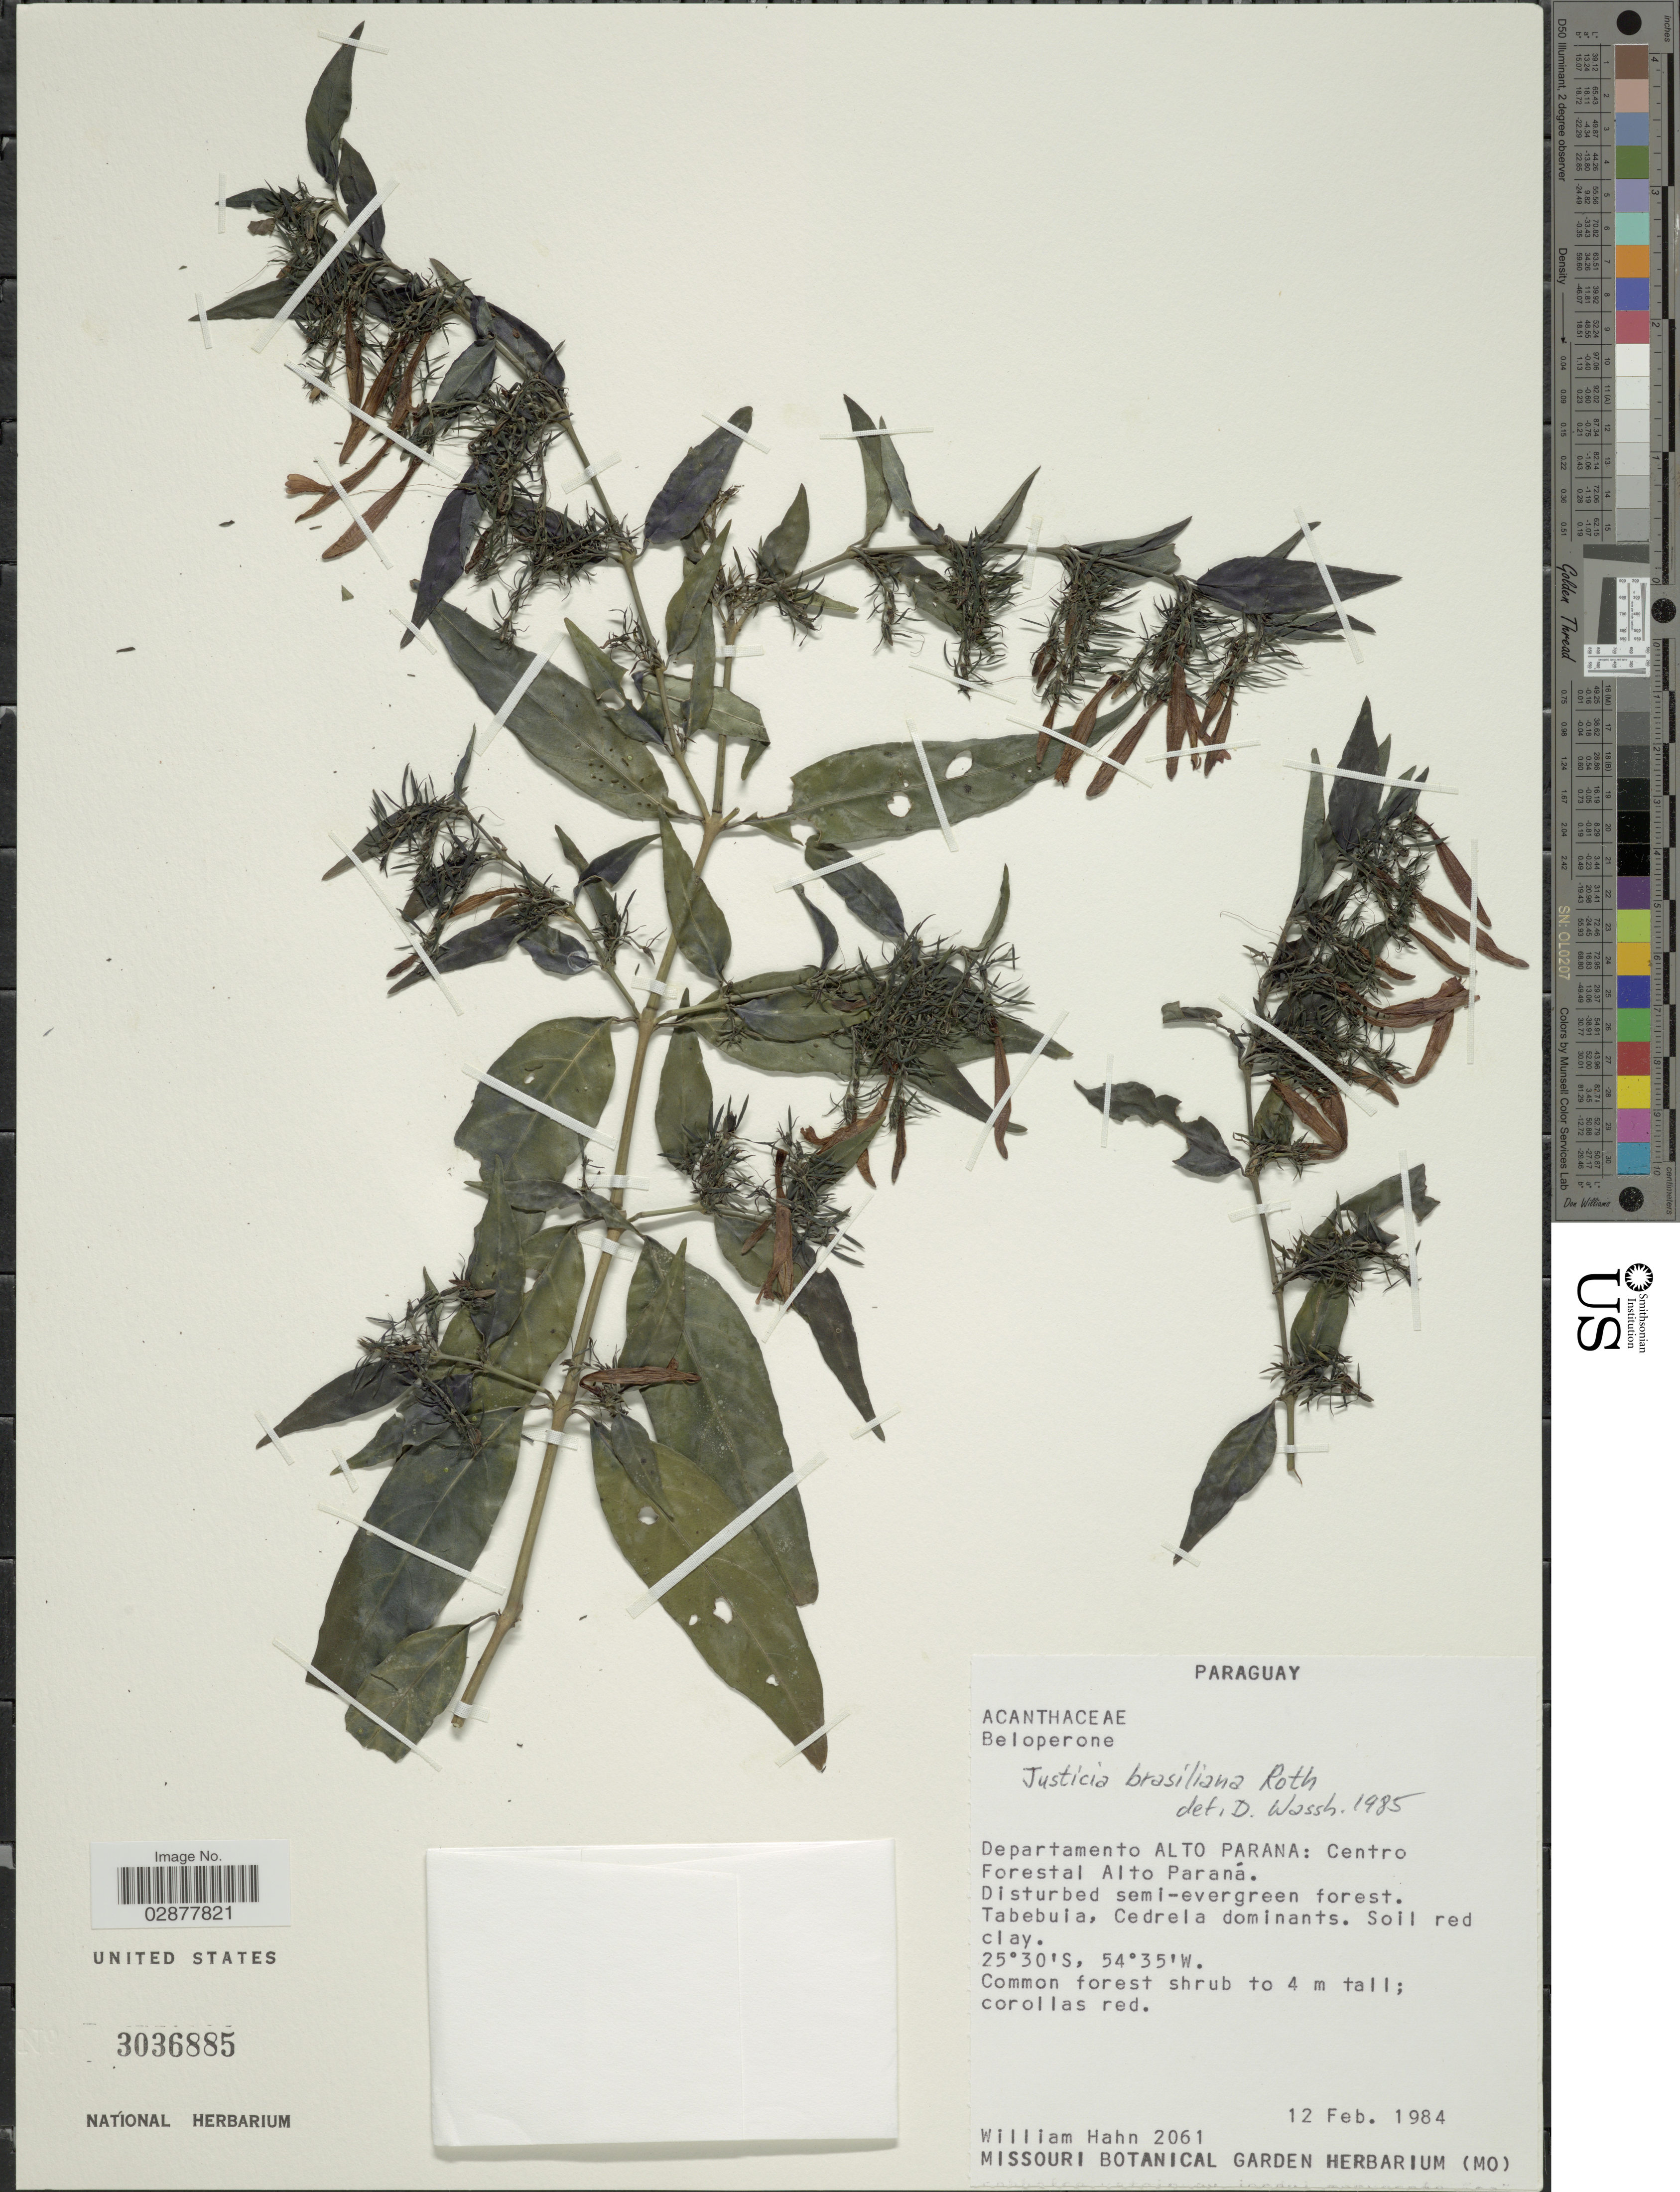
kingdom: Plantae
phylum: Tracheophyta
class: Magnoliopsida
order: Lamiales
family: Acanthaceae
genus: Justicia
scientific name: Justicia brasiliana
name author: Roth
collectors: W. Hahn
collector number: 2061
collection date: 1984-02-12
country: Paraguay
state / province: Alto Parana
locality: Departamento Alto Parana: Centro Forestal Alto Paraná.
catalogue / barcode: US 3036885